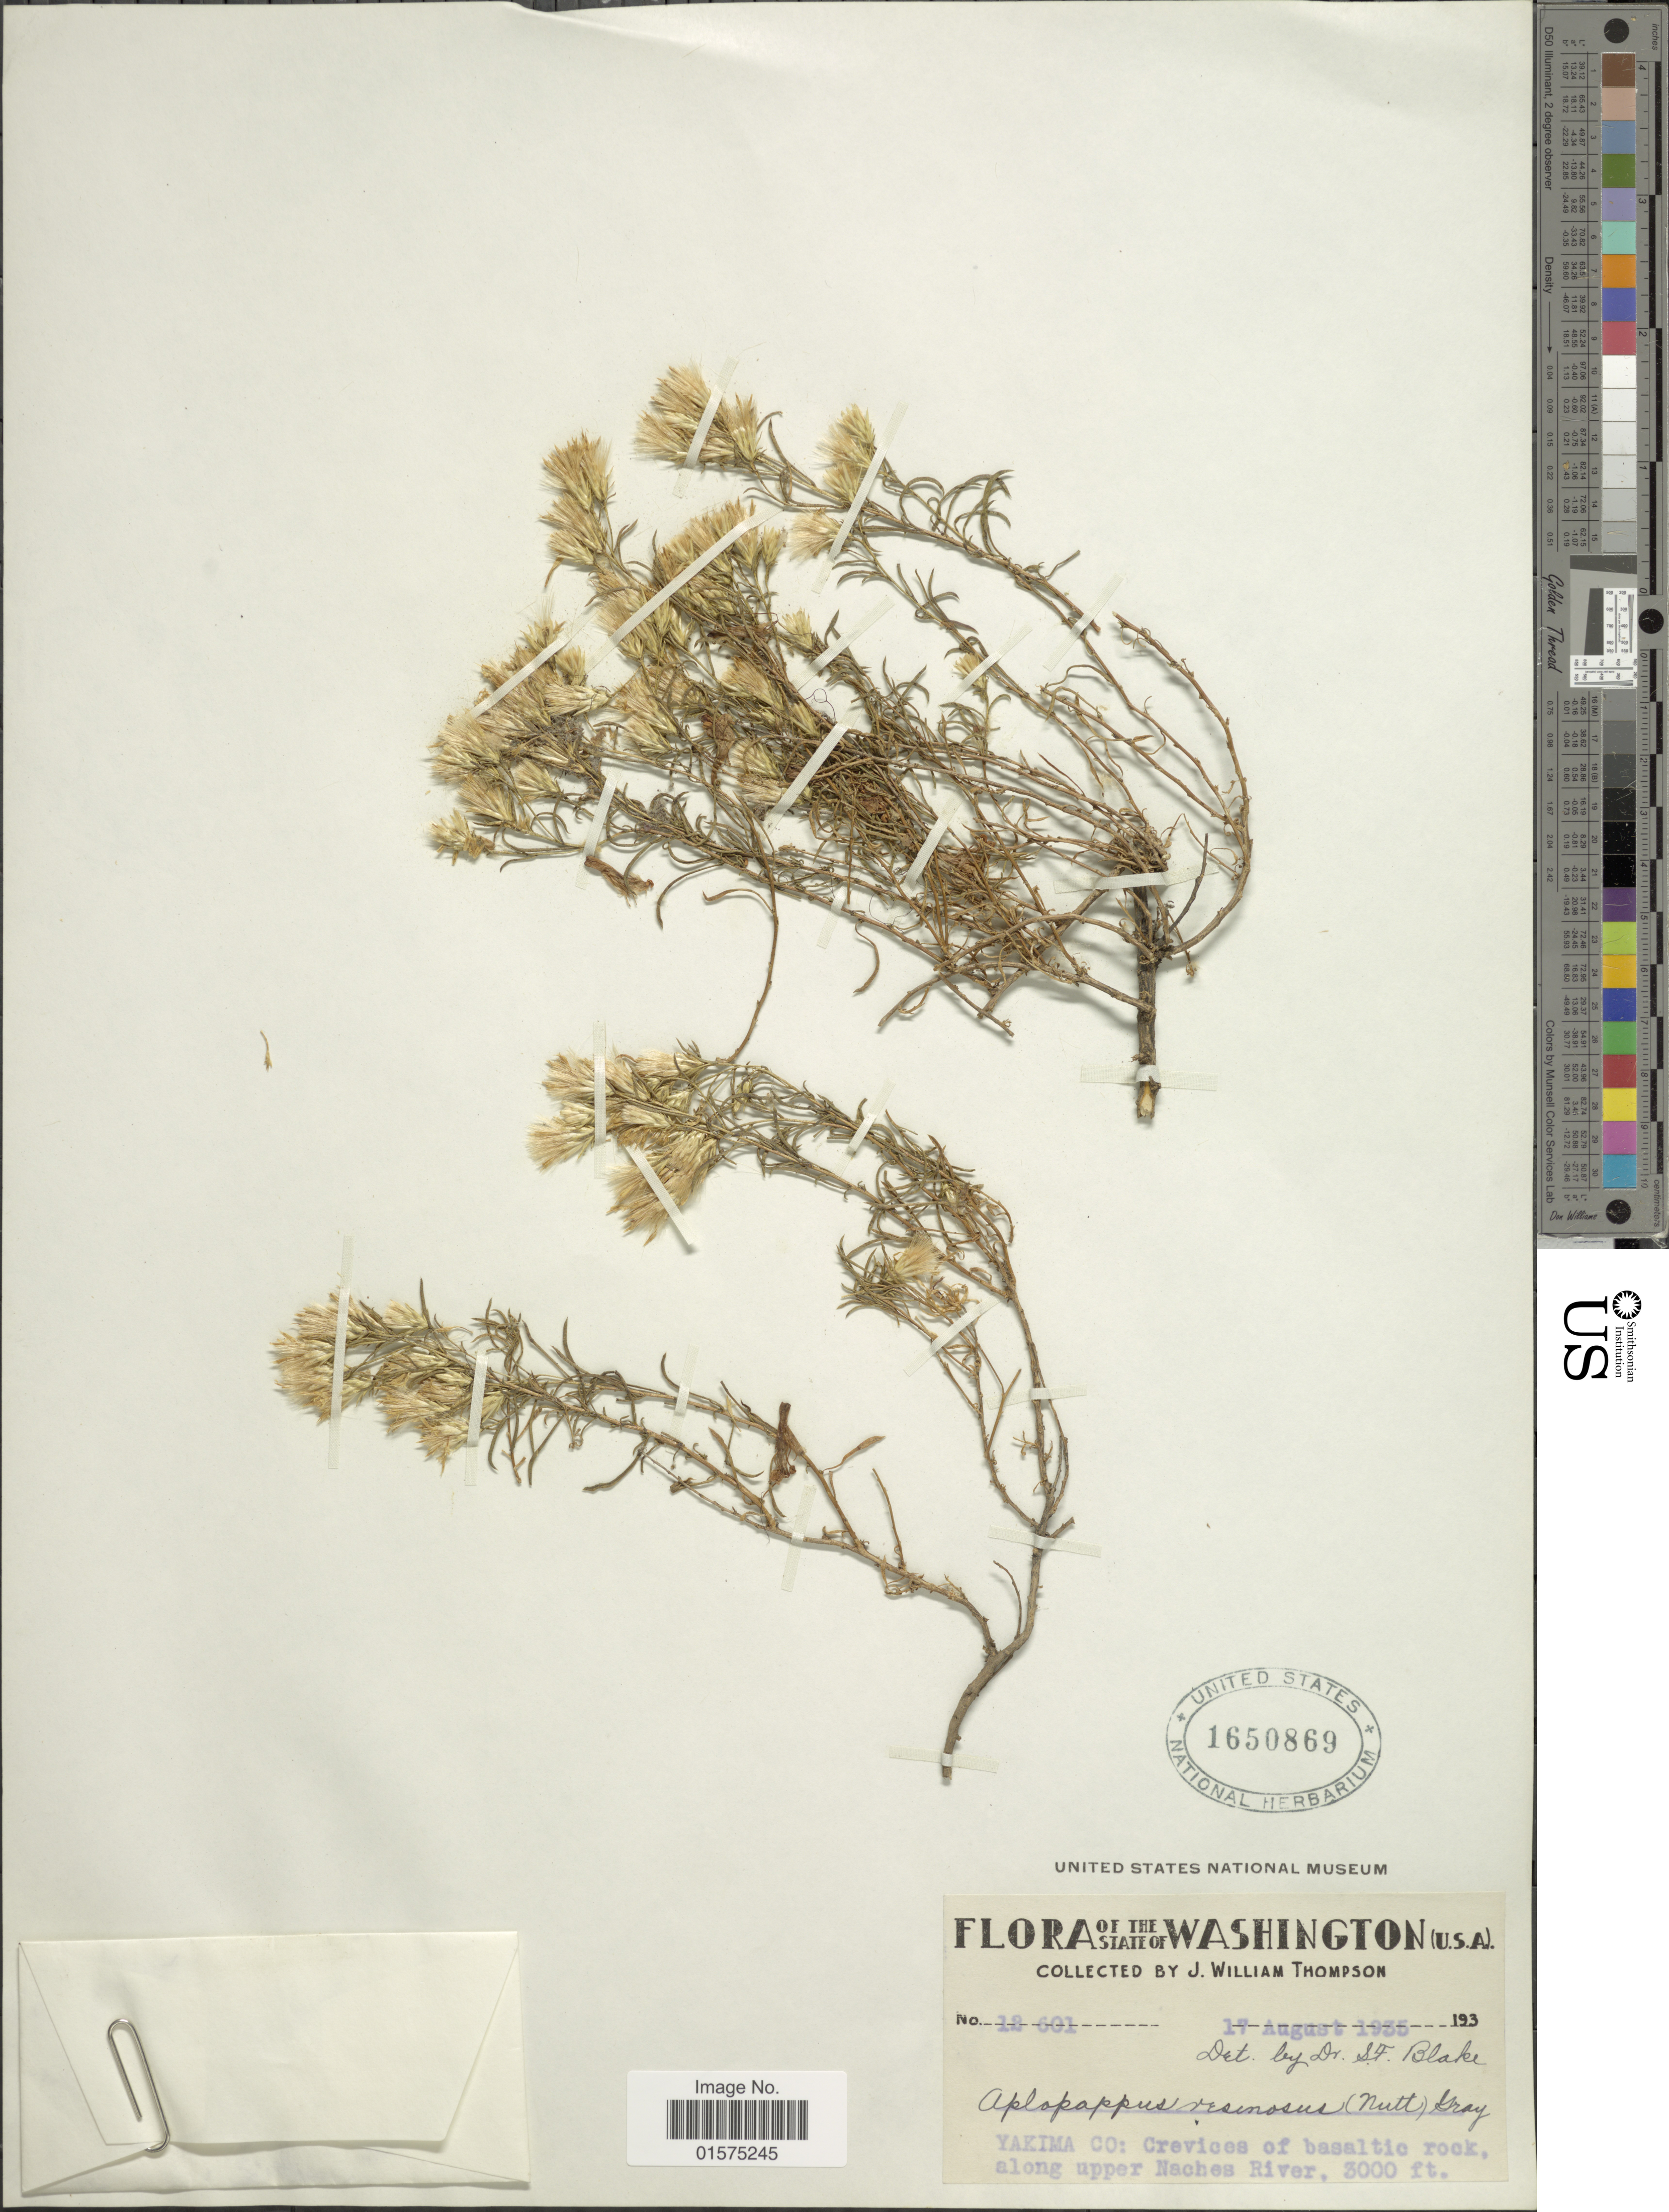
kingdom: Plantae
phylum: Tracheophyta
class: Magnoliopsida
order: Asterales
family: Asteraceae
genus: Ericameria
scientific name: Ericameria resinosa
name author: Nutt.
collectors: J. W. Thompson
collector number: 12601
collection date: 1935-08-17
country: United States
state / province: Washington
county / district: Yakima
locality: Yakima Co: along upper Naches River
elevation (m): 914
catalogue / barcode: US 1650869